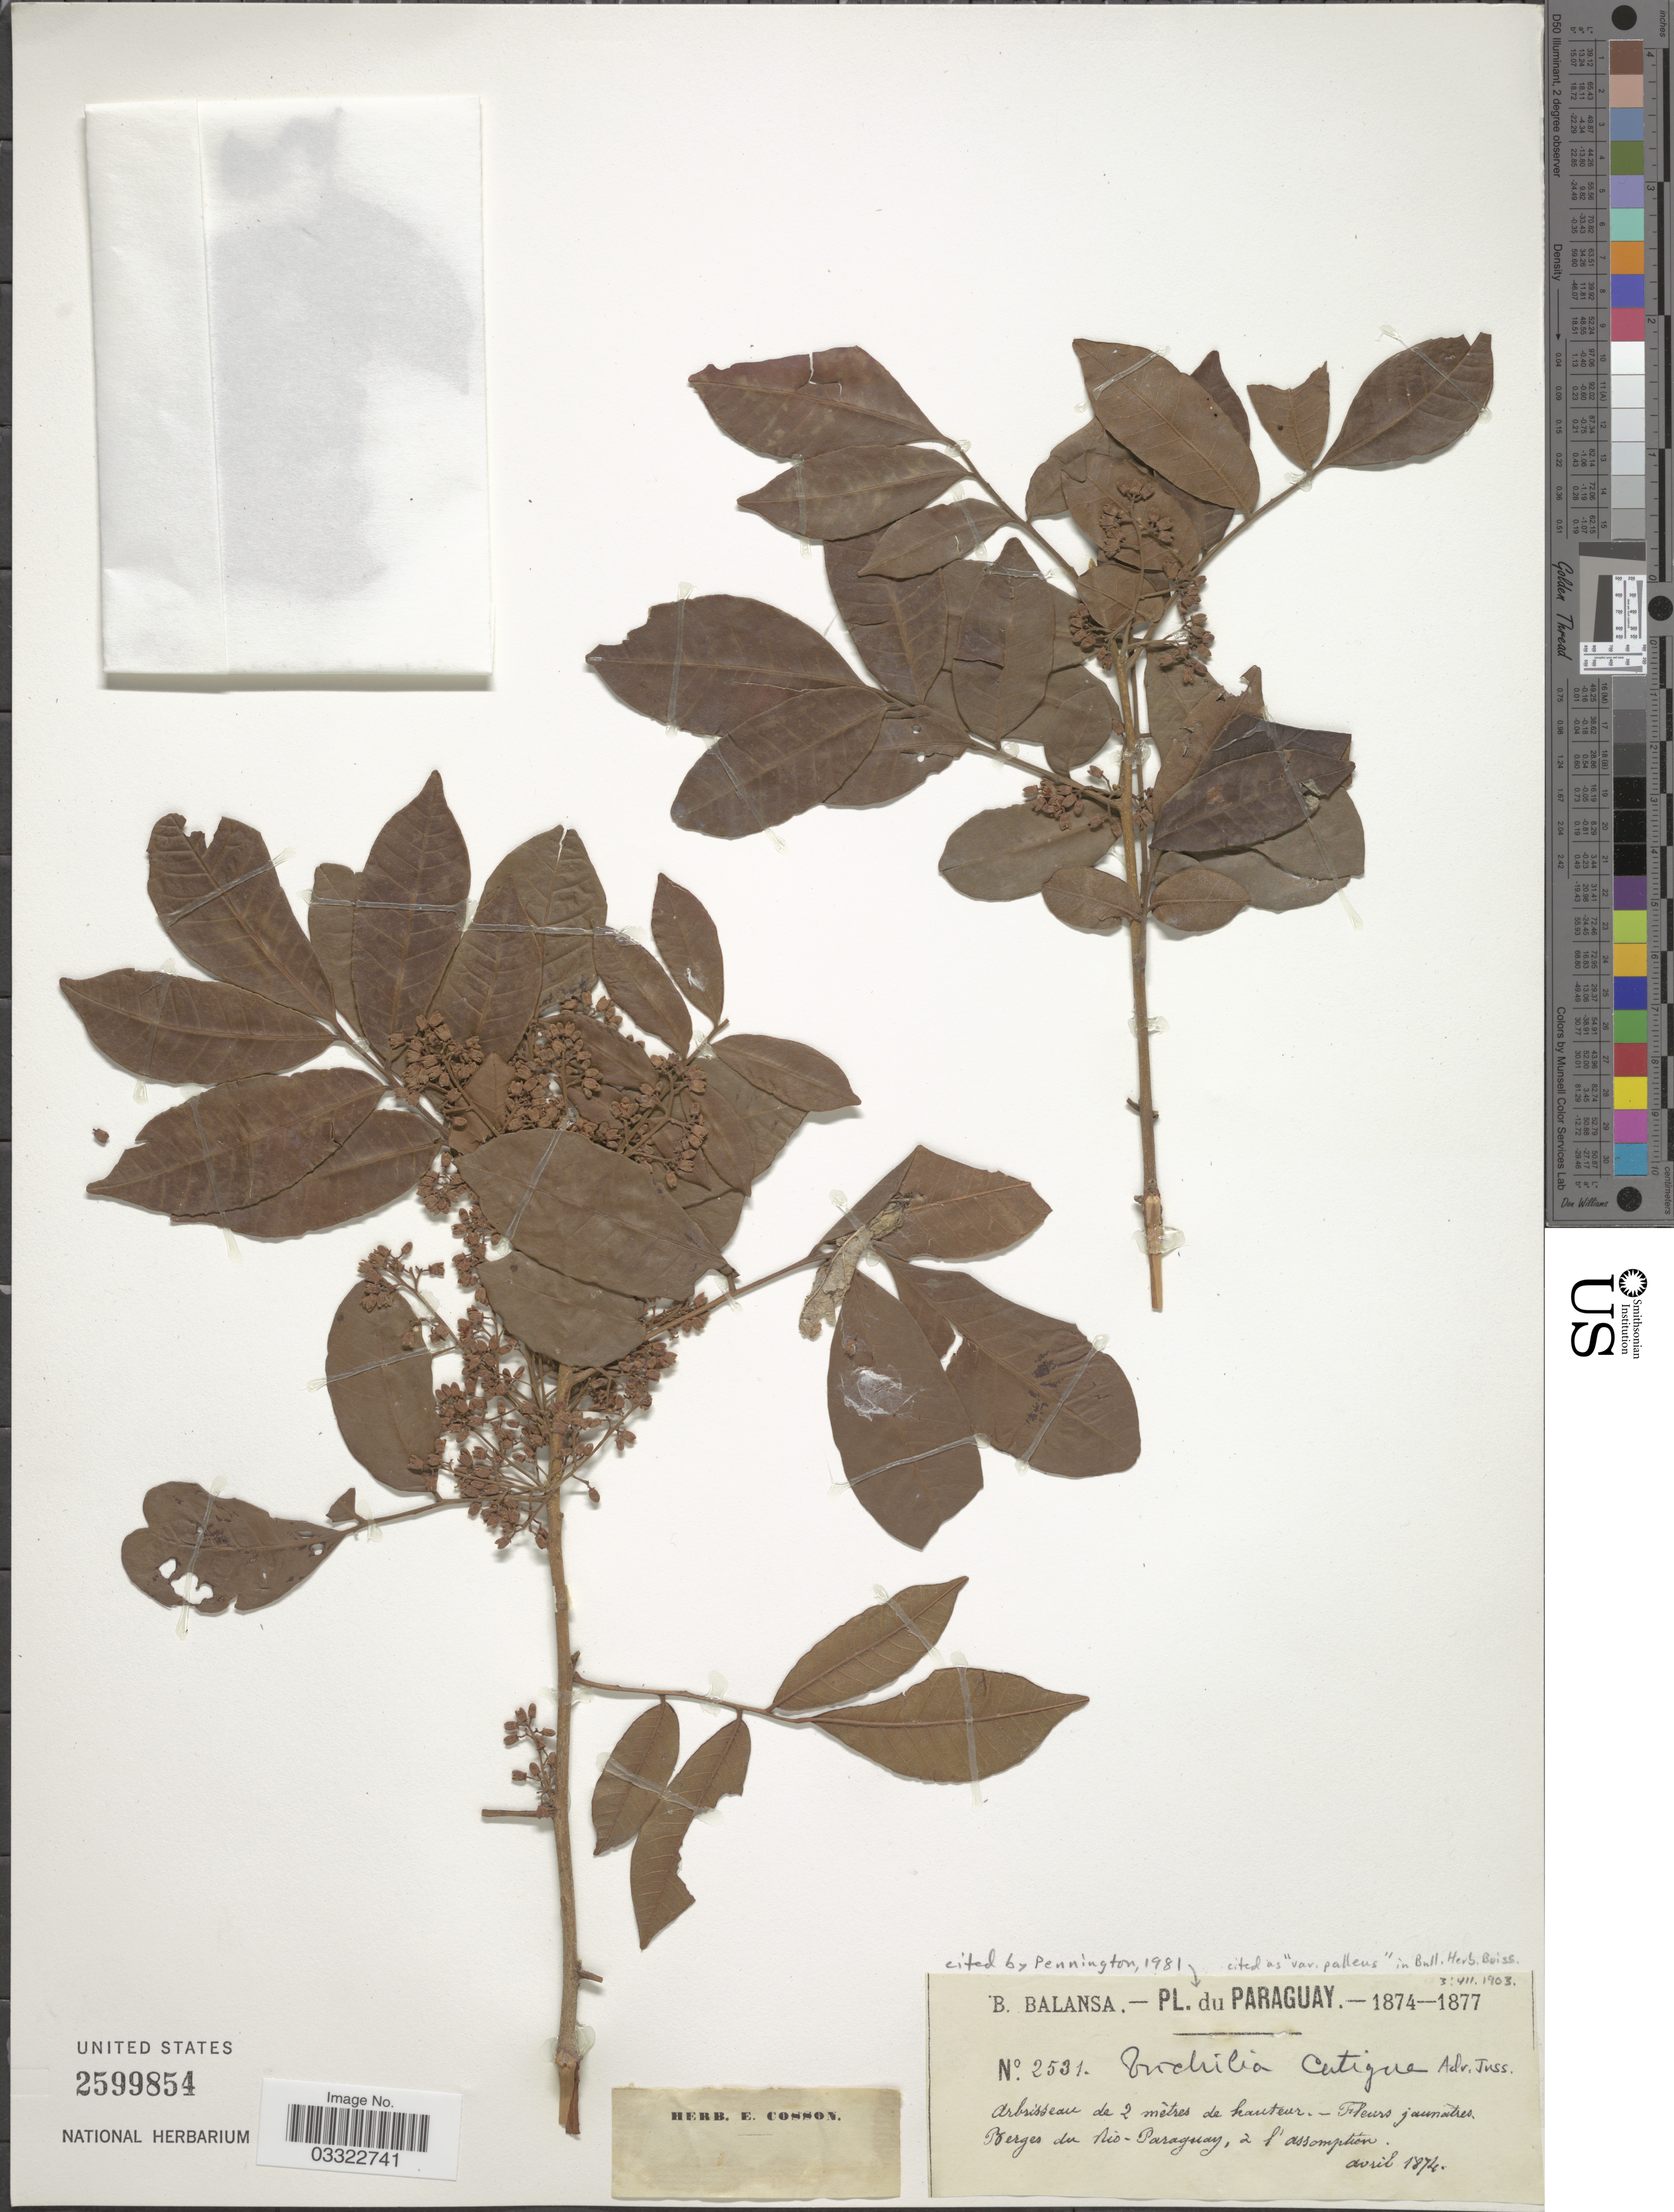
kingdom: Plantae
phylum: Tracheophyta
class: Magnoliopsida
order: Sapindales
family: Meliaceae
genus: Trichilia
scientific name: Trichilia catigua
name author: A. Juss.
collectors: B. Balansa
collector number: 2531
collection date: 1874-04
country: Paraguay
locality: Berges du Río - Paraguay.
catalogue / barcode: US 2599854